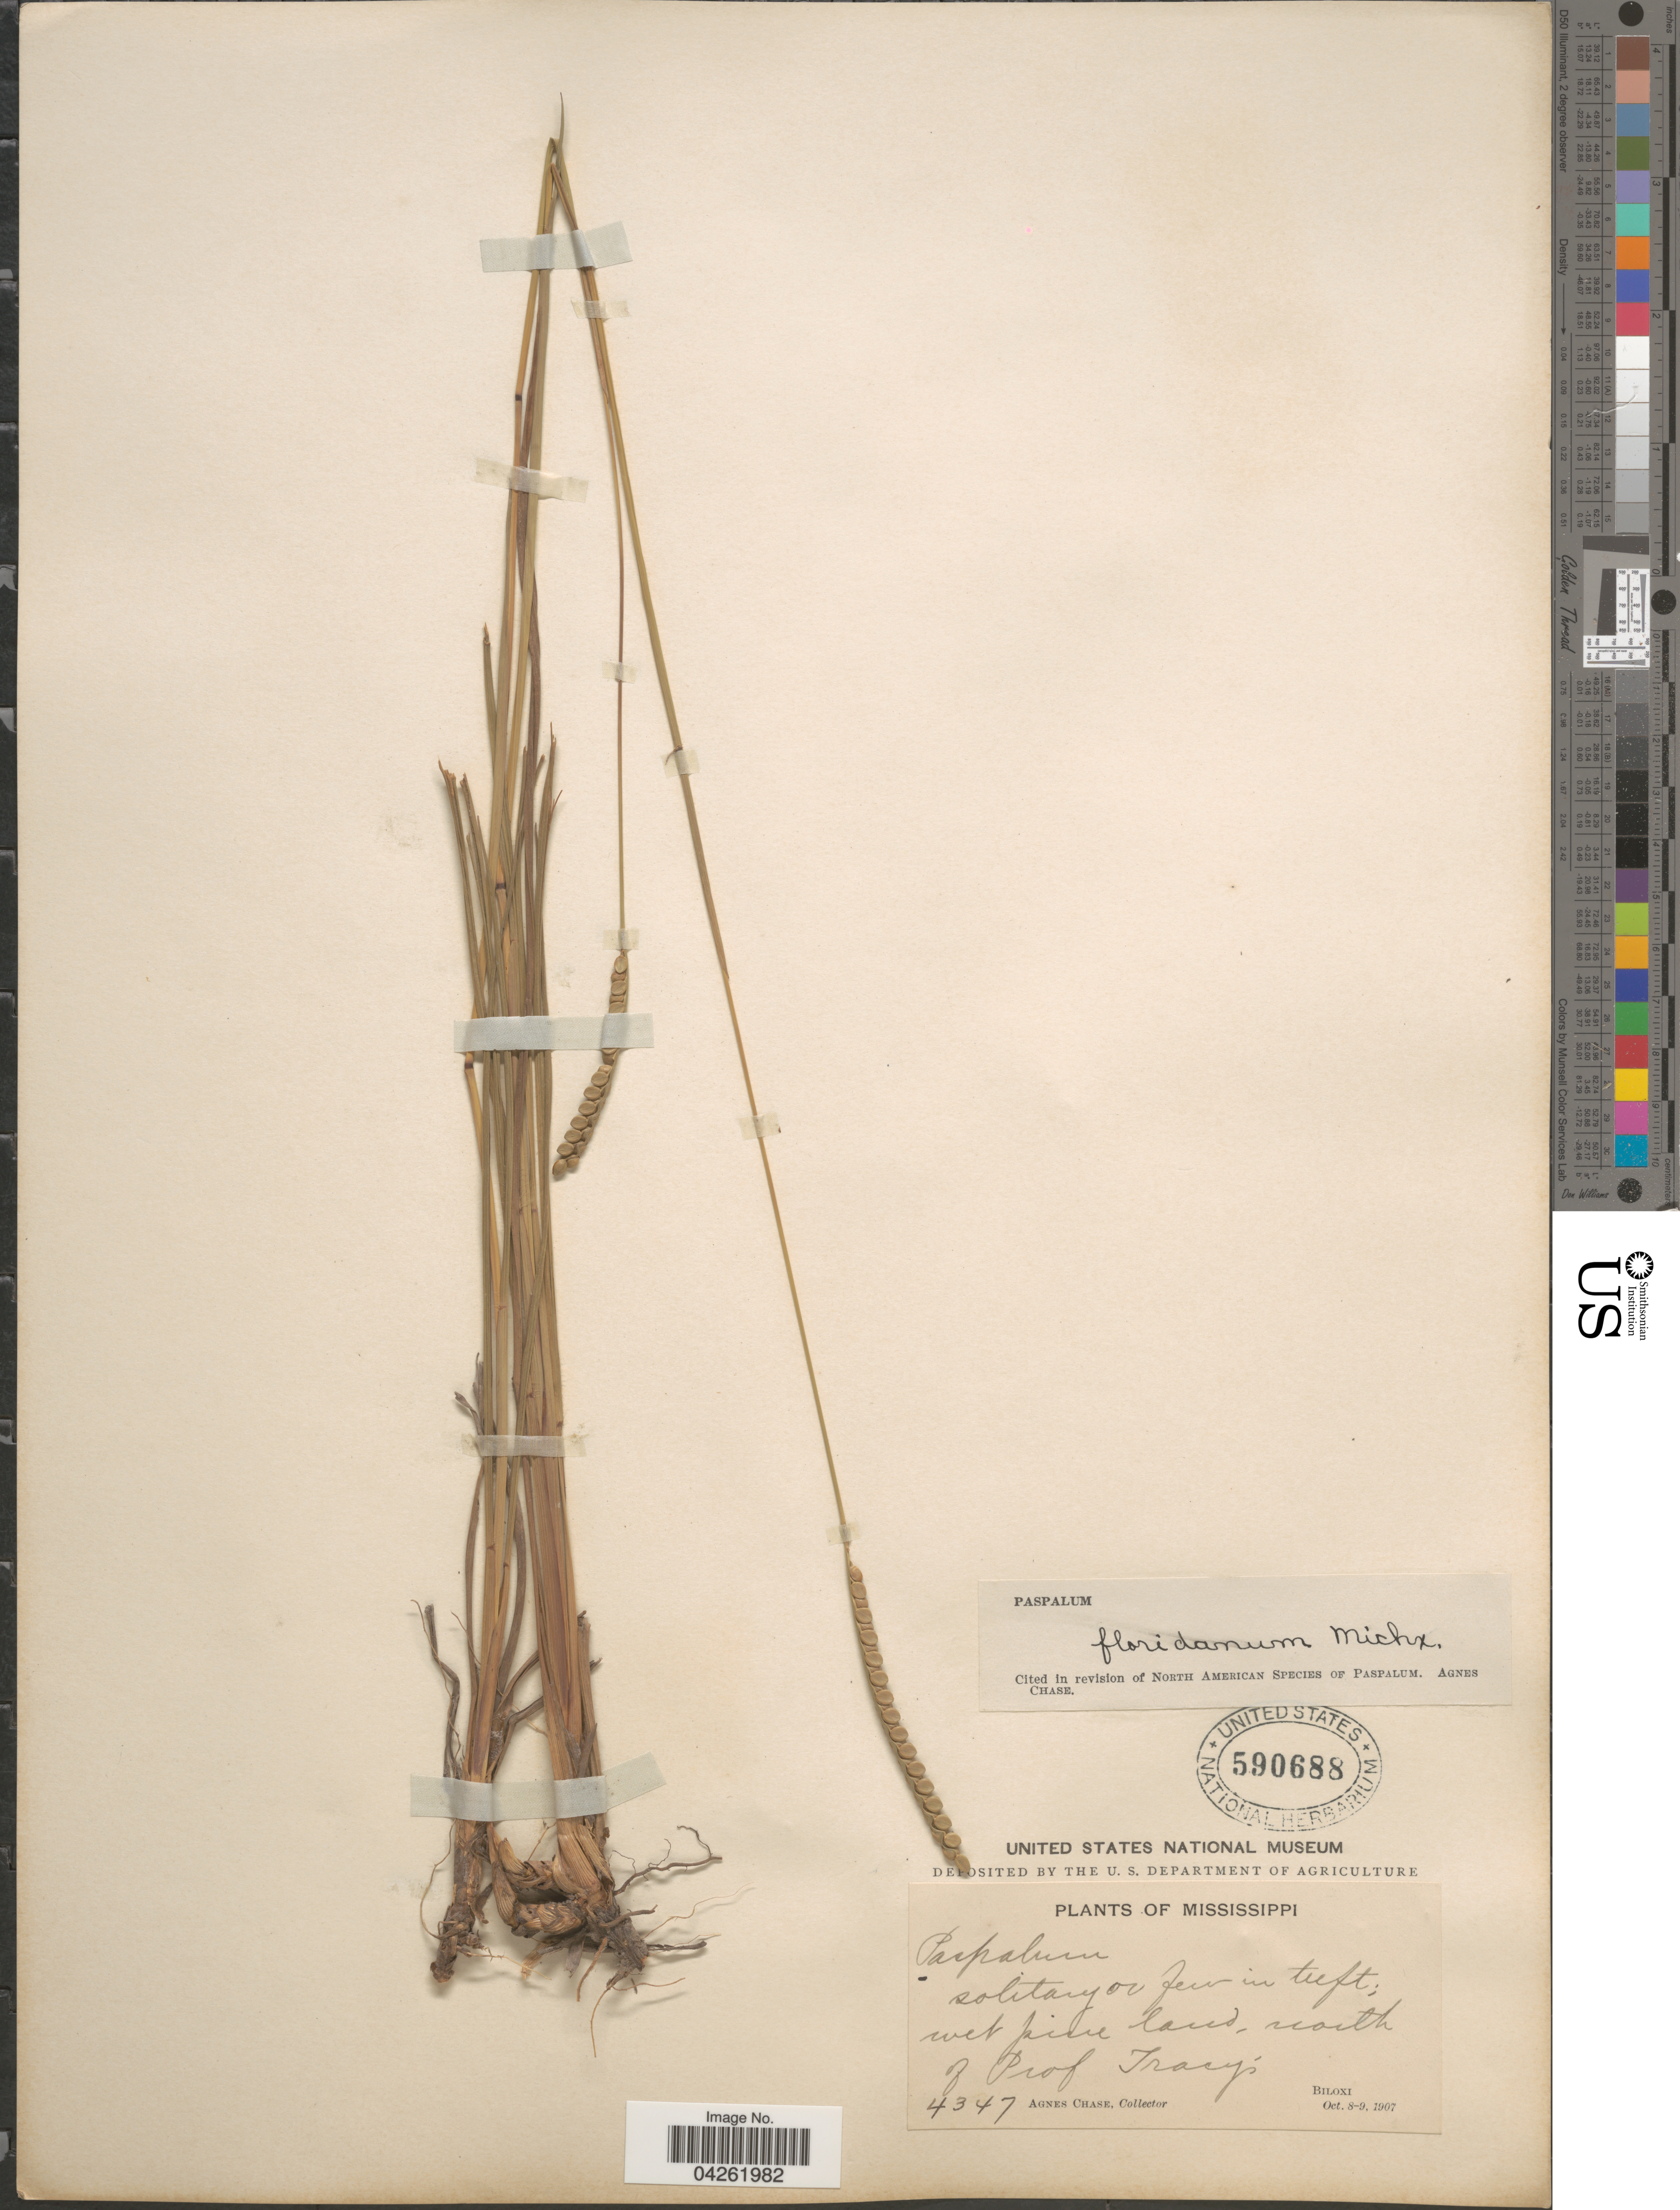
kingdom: Plantae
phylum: Tracheophyta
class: Liliopsida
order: Poales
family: Poaceae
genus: Paspalum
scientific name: Paspalum floridanum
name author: Michx.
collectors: A. Chase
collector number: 4347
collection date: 1907-10-08/1907-10-09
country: United States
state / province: Mississippi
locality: North of Prof Tracy's. Biloxi.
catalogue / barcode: US 590688